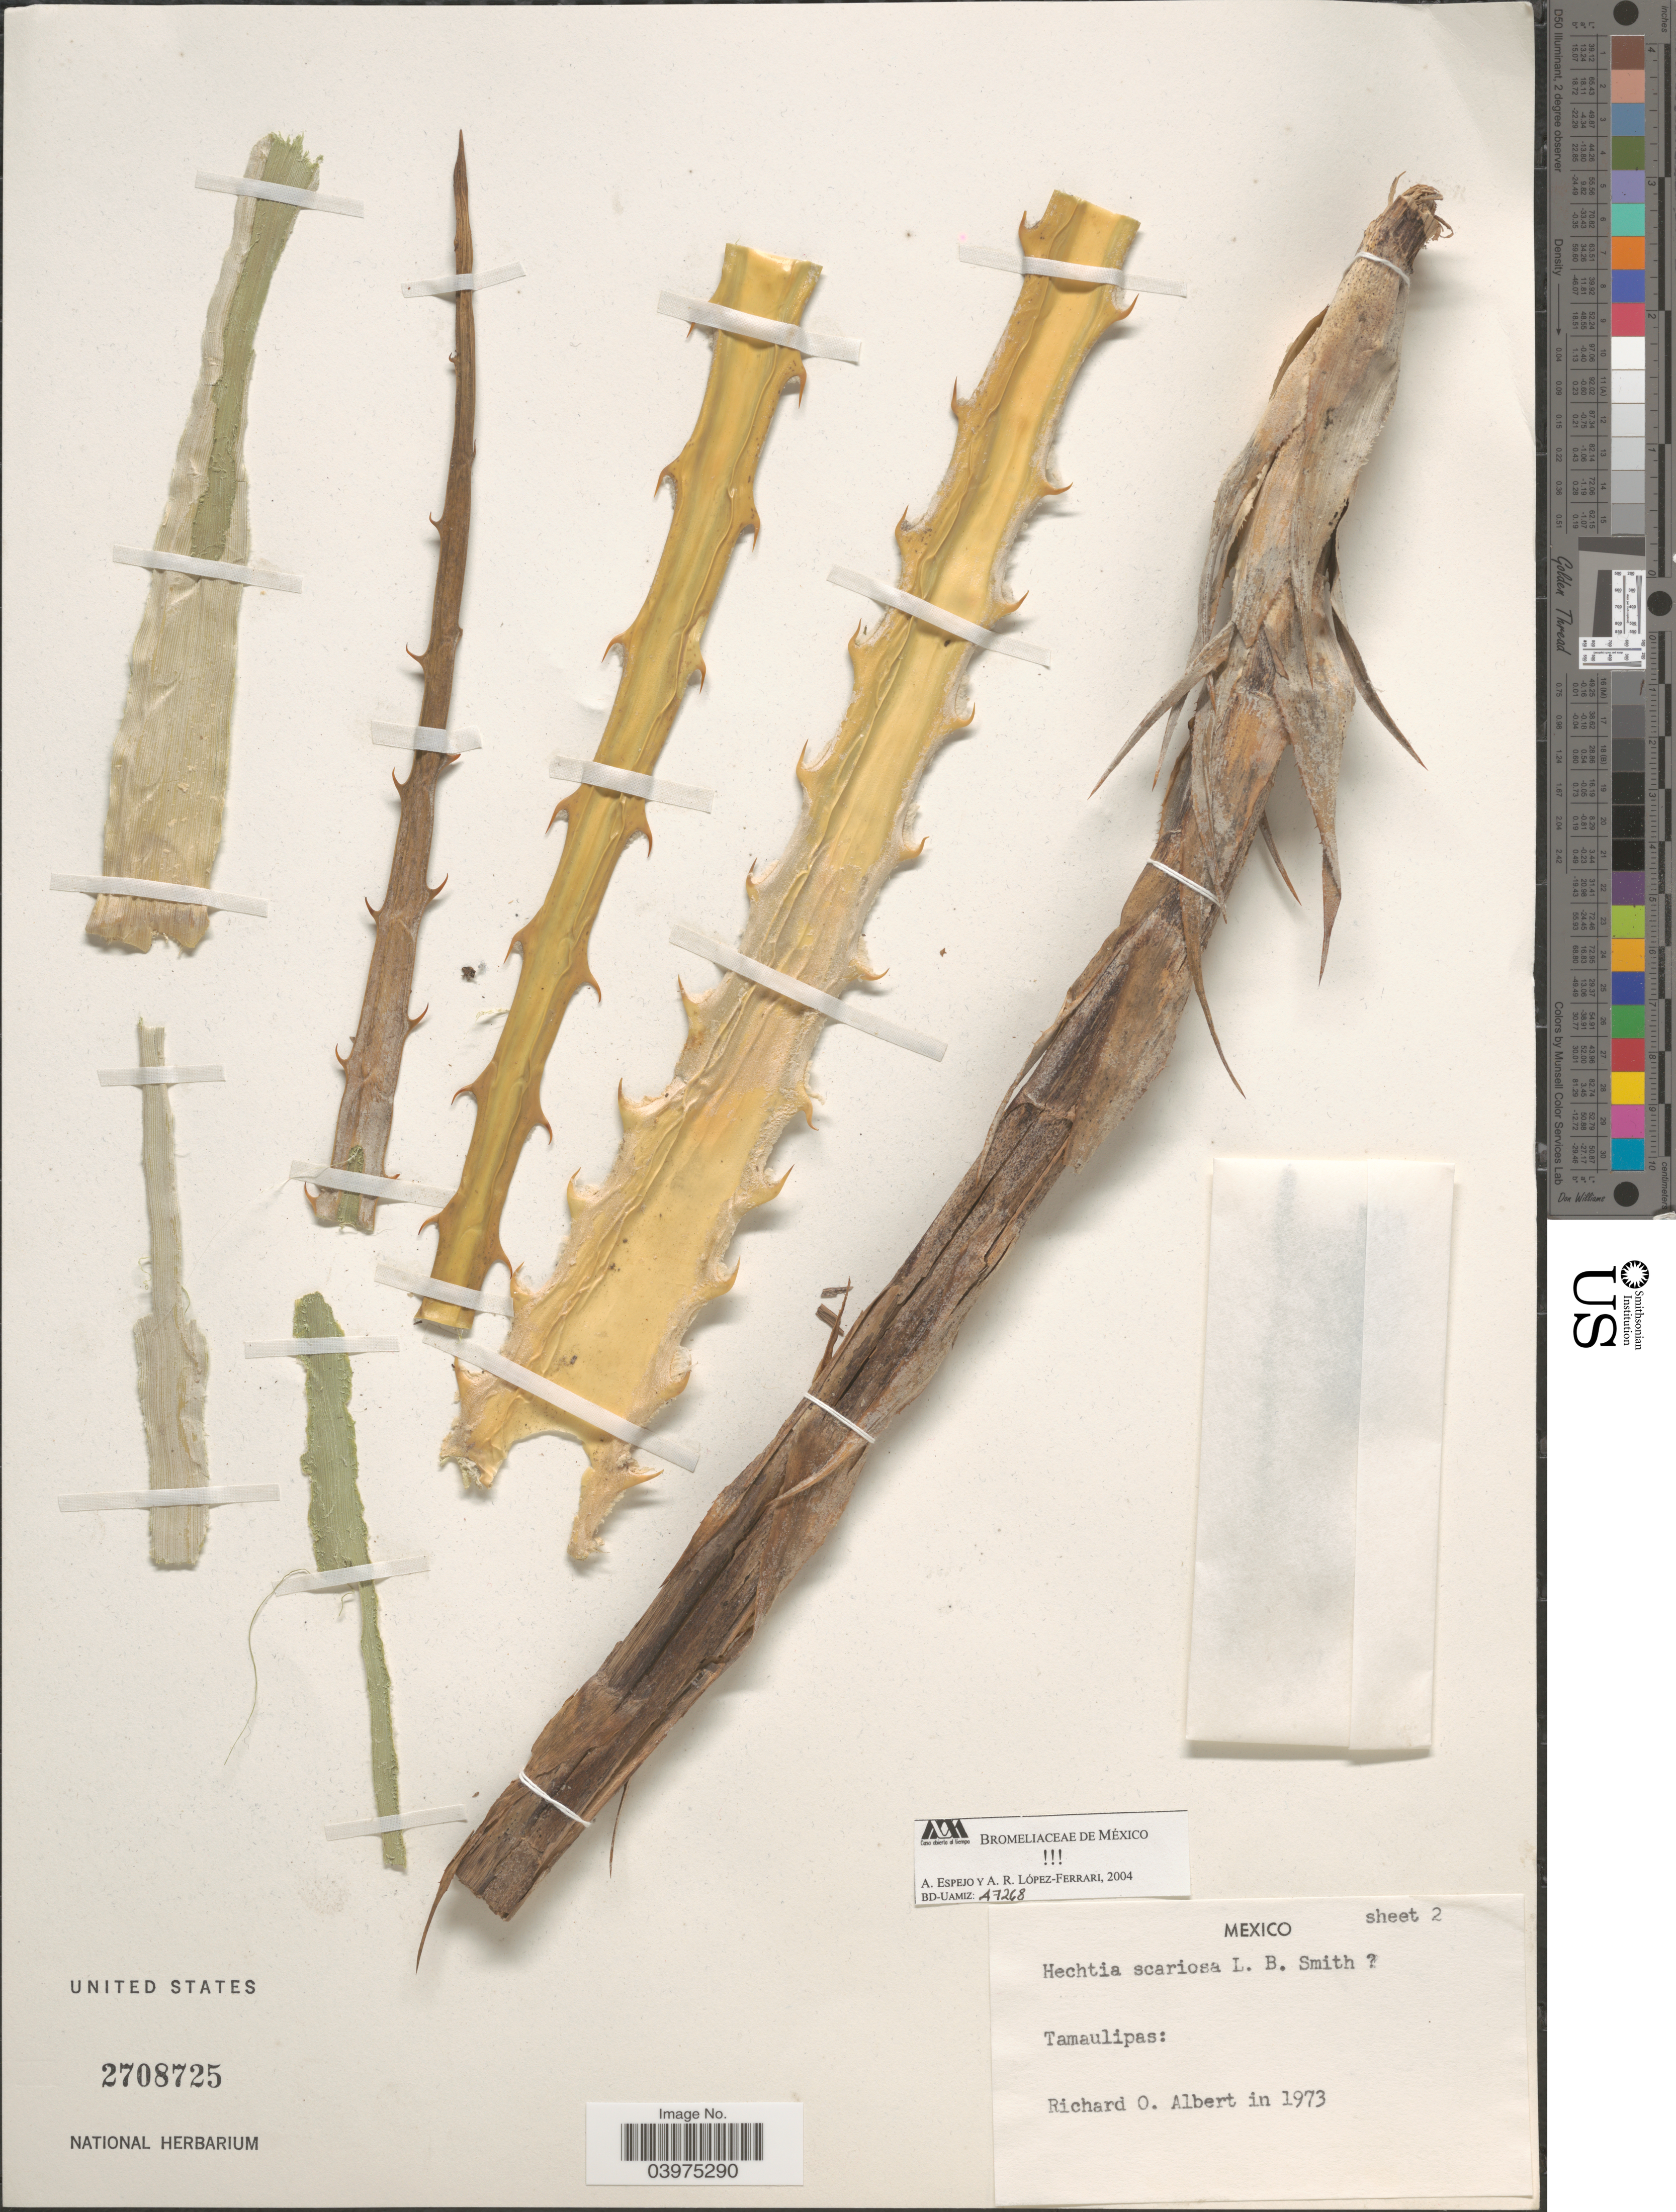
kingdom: Plantae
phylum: Tracheophyta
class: Liliopsida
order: Poales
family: Bromeliaceae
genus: Hechtia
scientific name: Hechtia scariosa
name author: L.B. Sm.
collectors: R. O. Albert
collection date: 1973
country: Mexico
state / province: Tamaulipas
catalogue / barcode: US 2708725